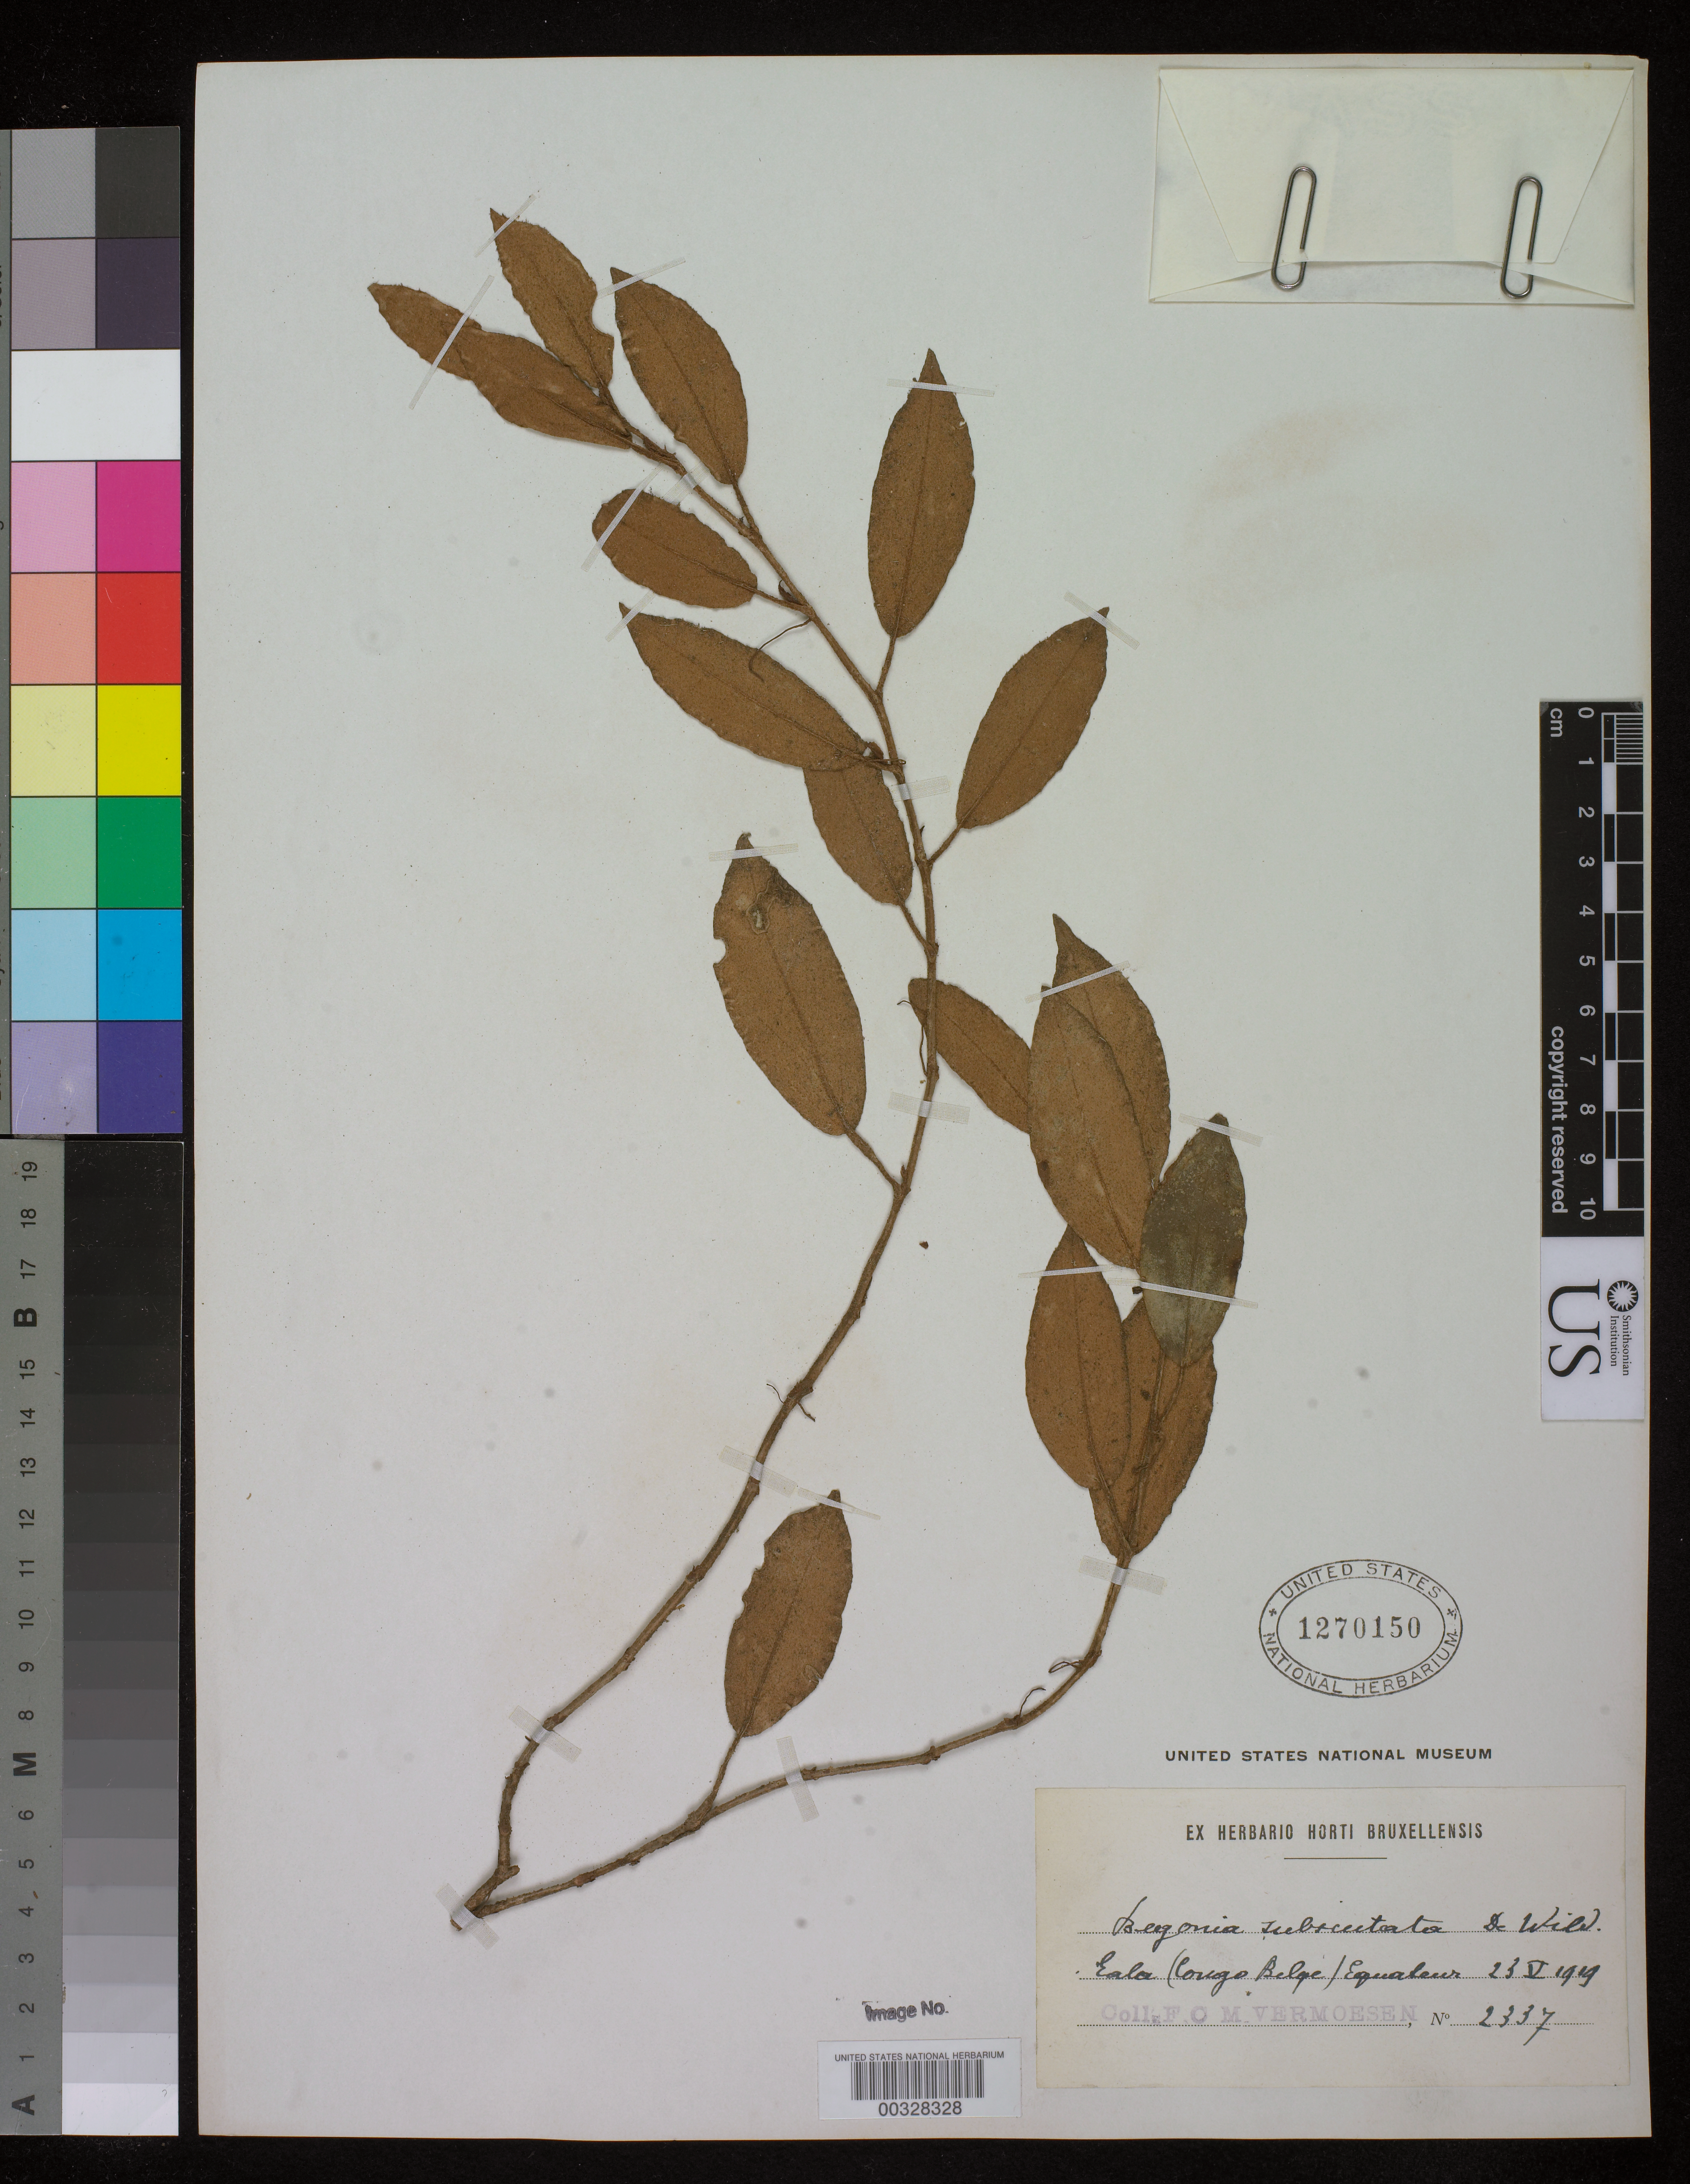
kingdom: Plantae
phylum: Tracheophyta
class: Magnoliopsida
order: Cucurbitales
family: Begoniaceae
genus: Begonia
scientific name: Begonia subscutata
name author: De Wild.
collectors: C. Vermoesen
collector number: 2337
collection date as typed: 23 May 1919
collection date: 1919-05-23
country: Congo, Democratic Republic of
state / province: Équateur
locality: Eala, equateur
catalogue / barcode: US 1270150